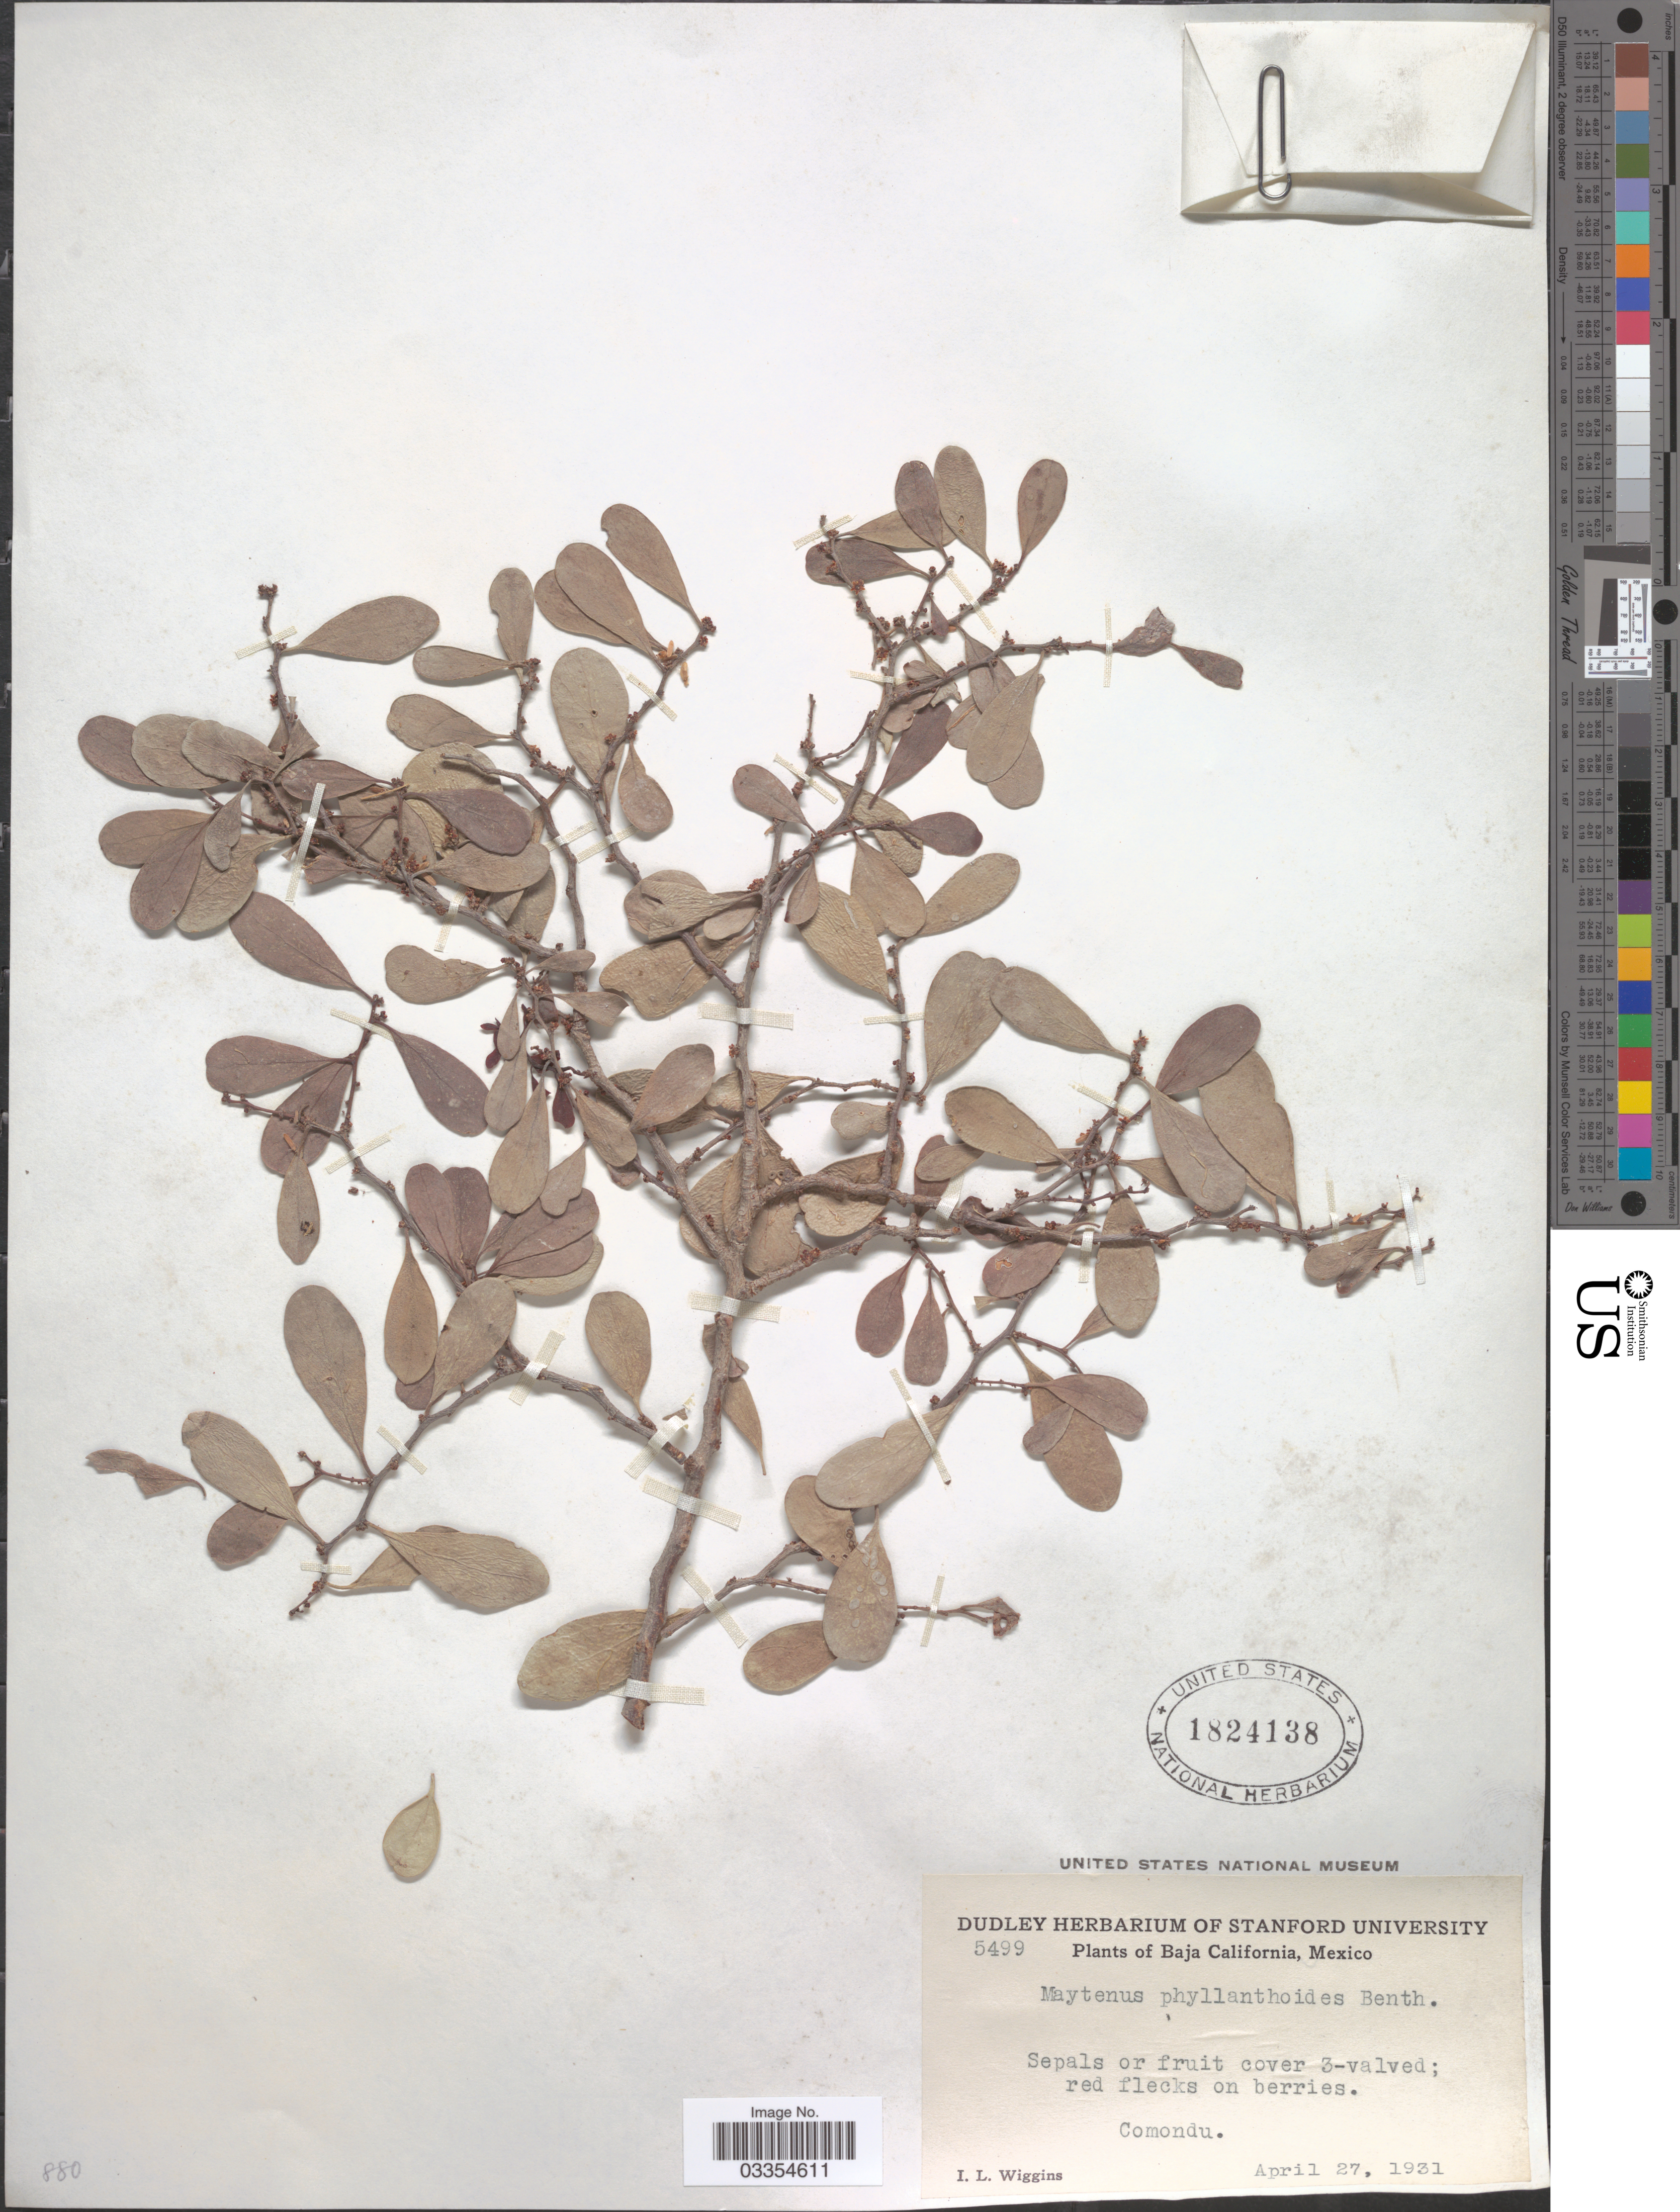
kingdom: Plantae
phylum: Tracheophyta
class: Magnoliopsida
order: Celastrales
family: Celastraceae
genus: Tricerma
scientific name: Tricerma phyllanthoides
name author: (Benth.) Lundell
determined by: Strong, Mark T., (BOT), Smithsonian Institution - National Museum of Natural History (UNITED STATES)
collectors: I. L. Wiggins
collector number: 5499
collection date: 1931-04-27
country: Mexico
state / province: Baja California Sur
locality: Comondu.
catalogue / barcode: US 1824138